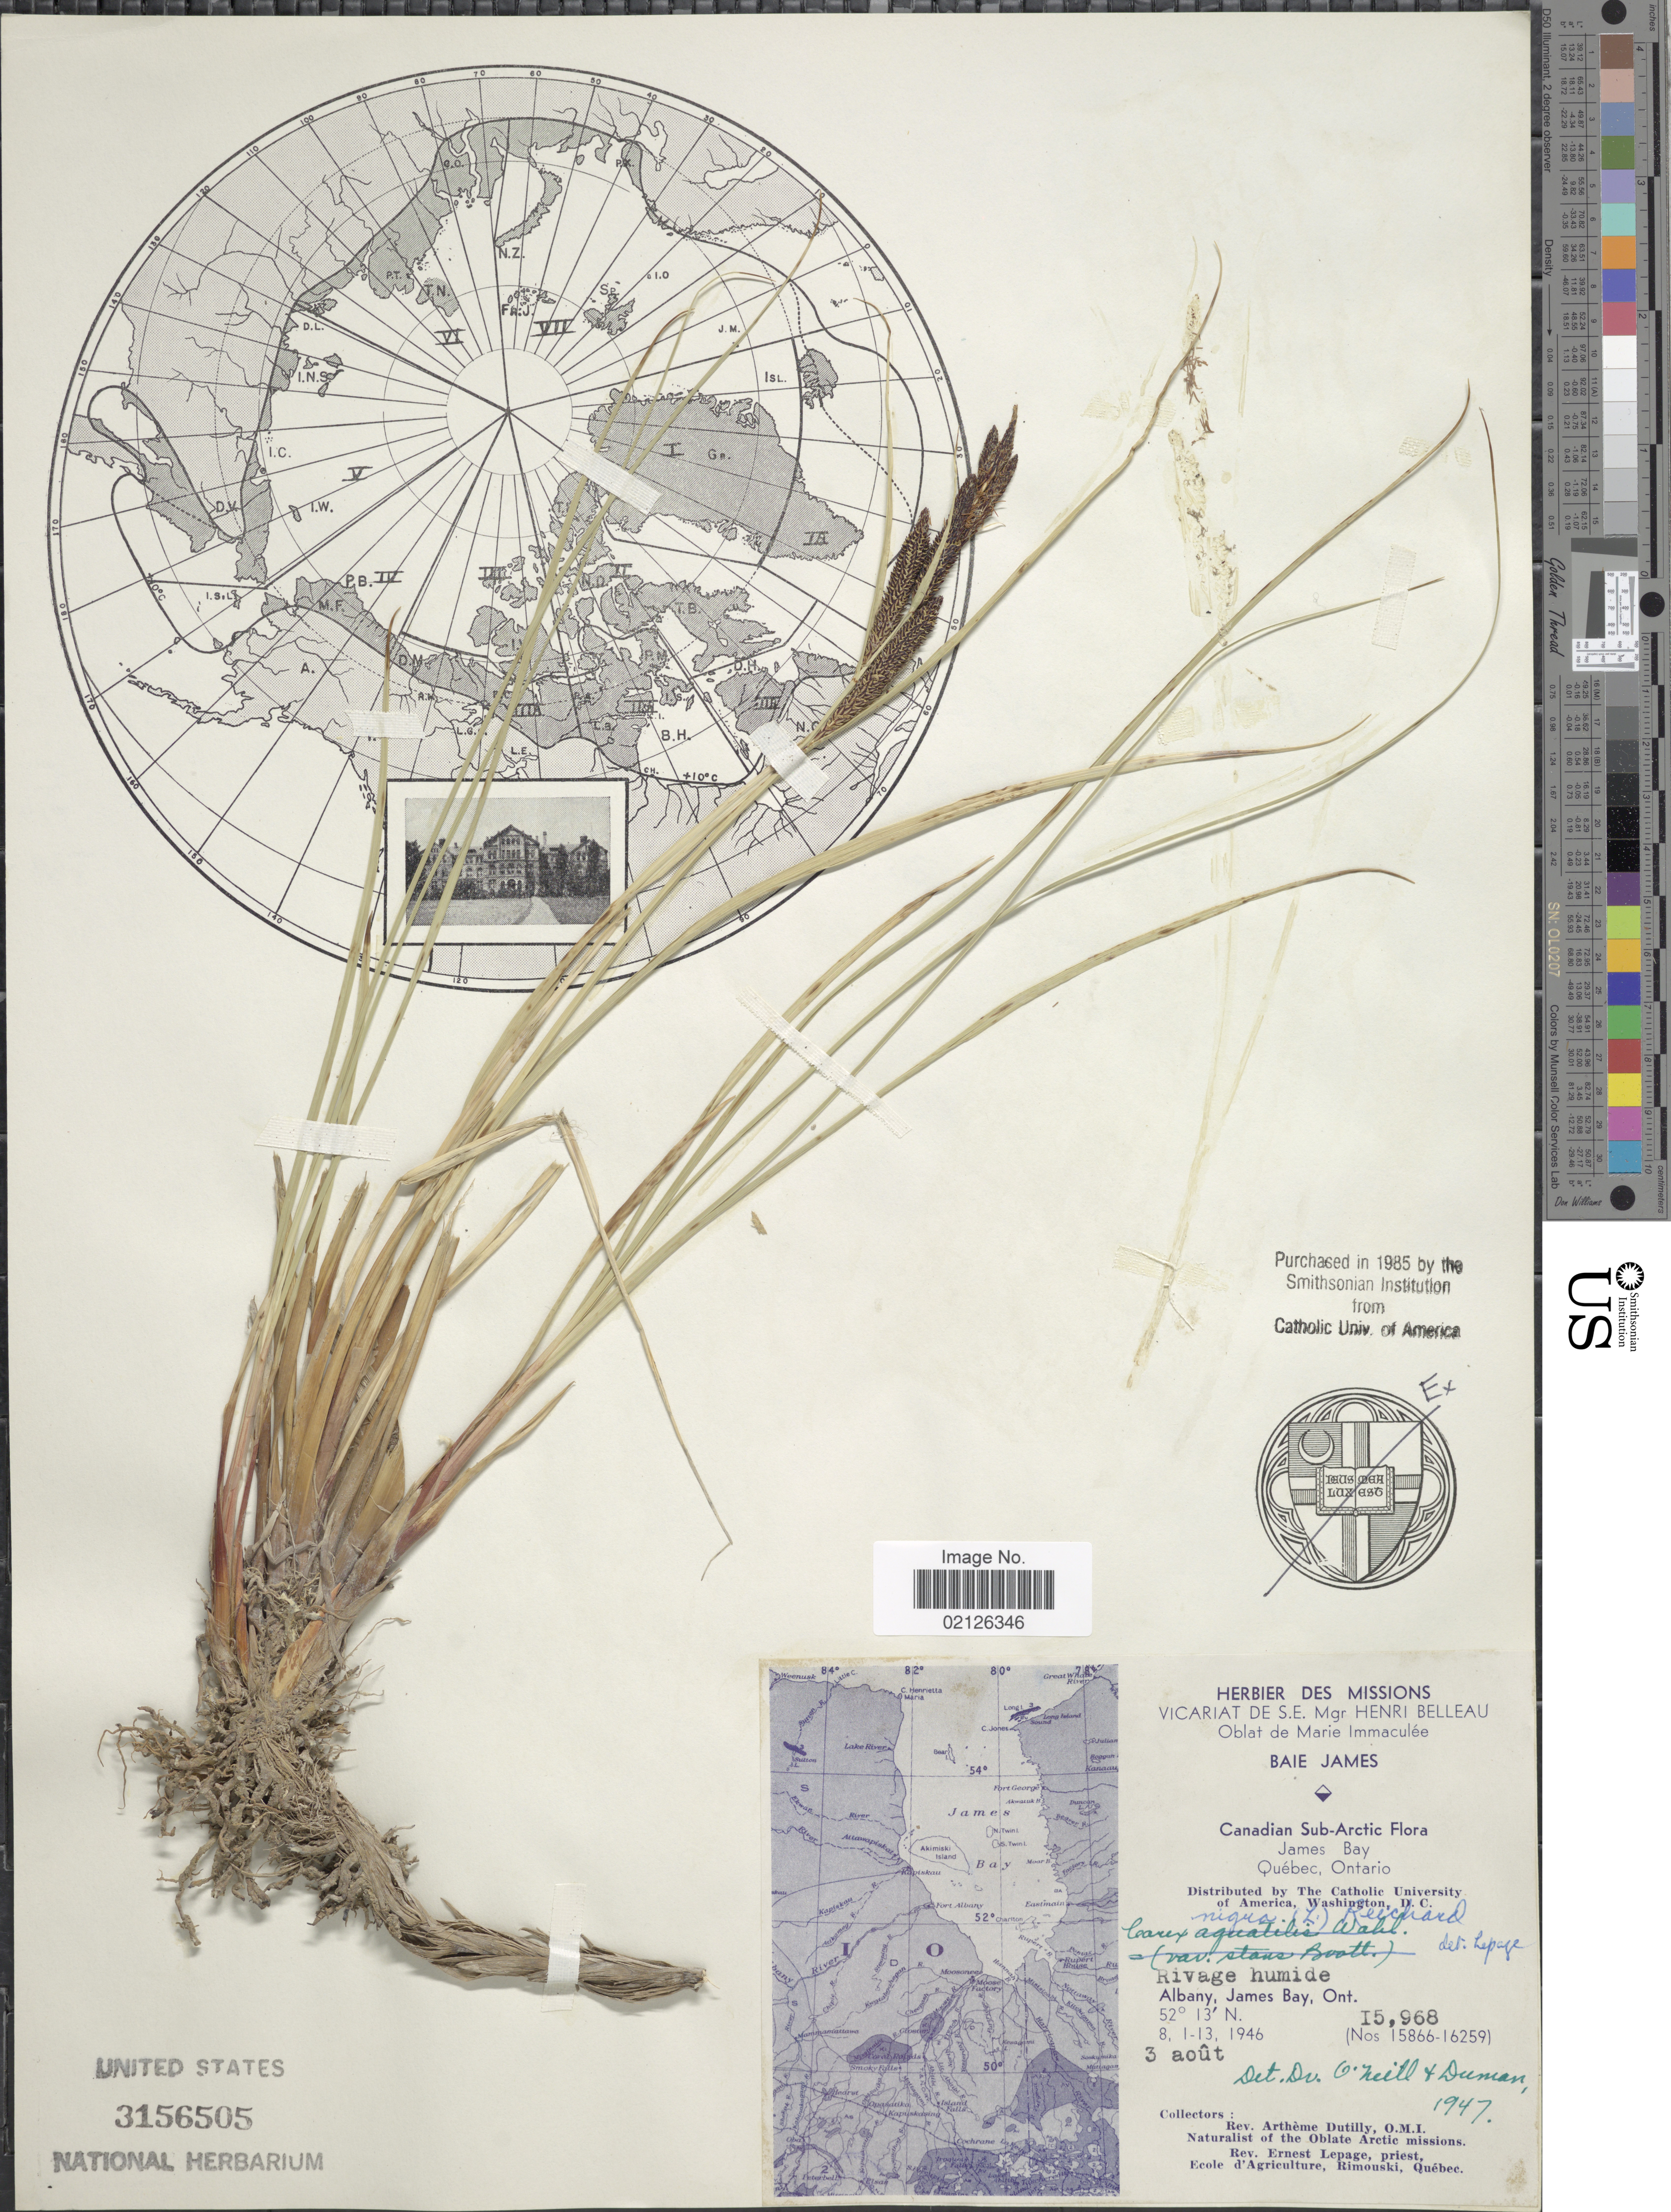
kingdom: Plantae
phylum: Tracheophyta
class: Liliopsida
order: Poales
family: Cyperaceae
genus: Carex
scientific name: Carex aquatilis var. substricta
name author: Wahlenb.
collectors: A. Dutilly & E. Lepage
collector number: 15968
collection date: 1946-08-03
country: Canada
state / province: Ontario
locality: Canadian Sub-Arctic, James Bay, Rivage humide, Albany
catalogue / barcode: US 3156505